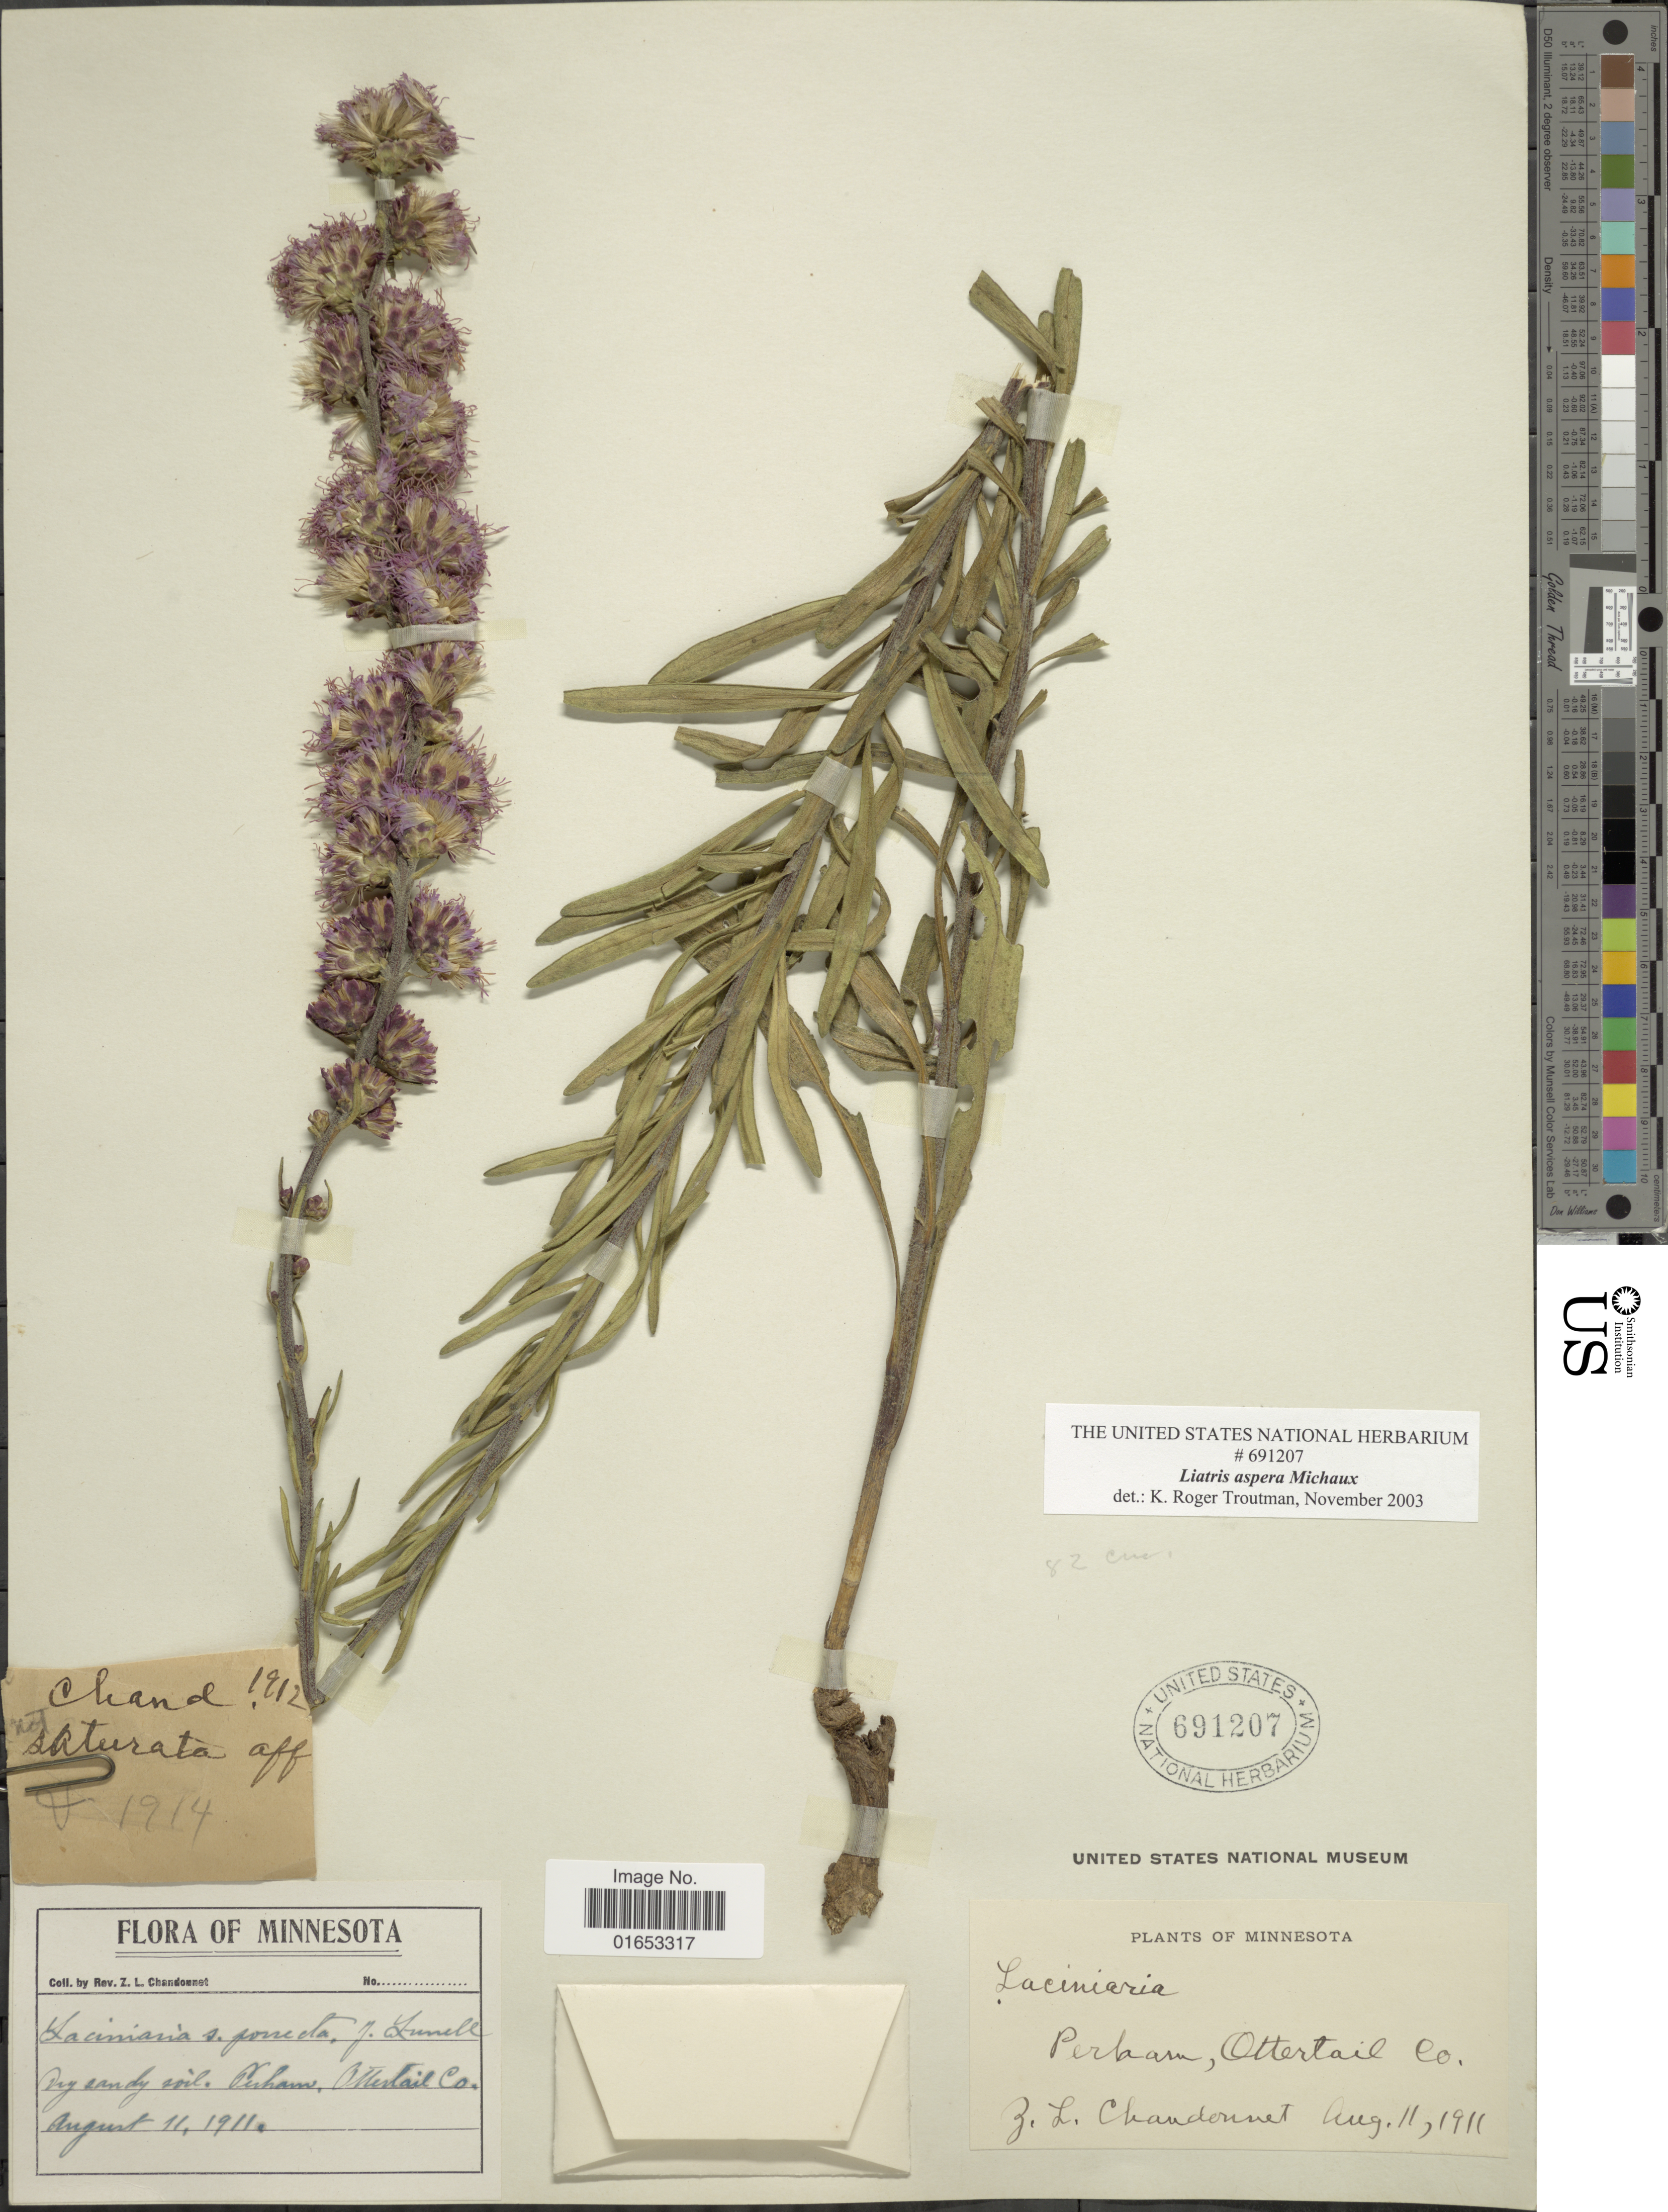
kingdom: Plantae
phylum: Tracheophyta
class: Magnoliopsida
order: Asterales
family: Asteraceae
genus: Liatris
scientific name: Liatris aspera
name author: Michx.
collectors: Z. Chandonnet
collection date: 1911-08-11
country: United States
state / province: Minnesota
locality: Perham, Ottertail Co.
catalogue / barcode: US 691207